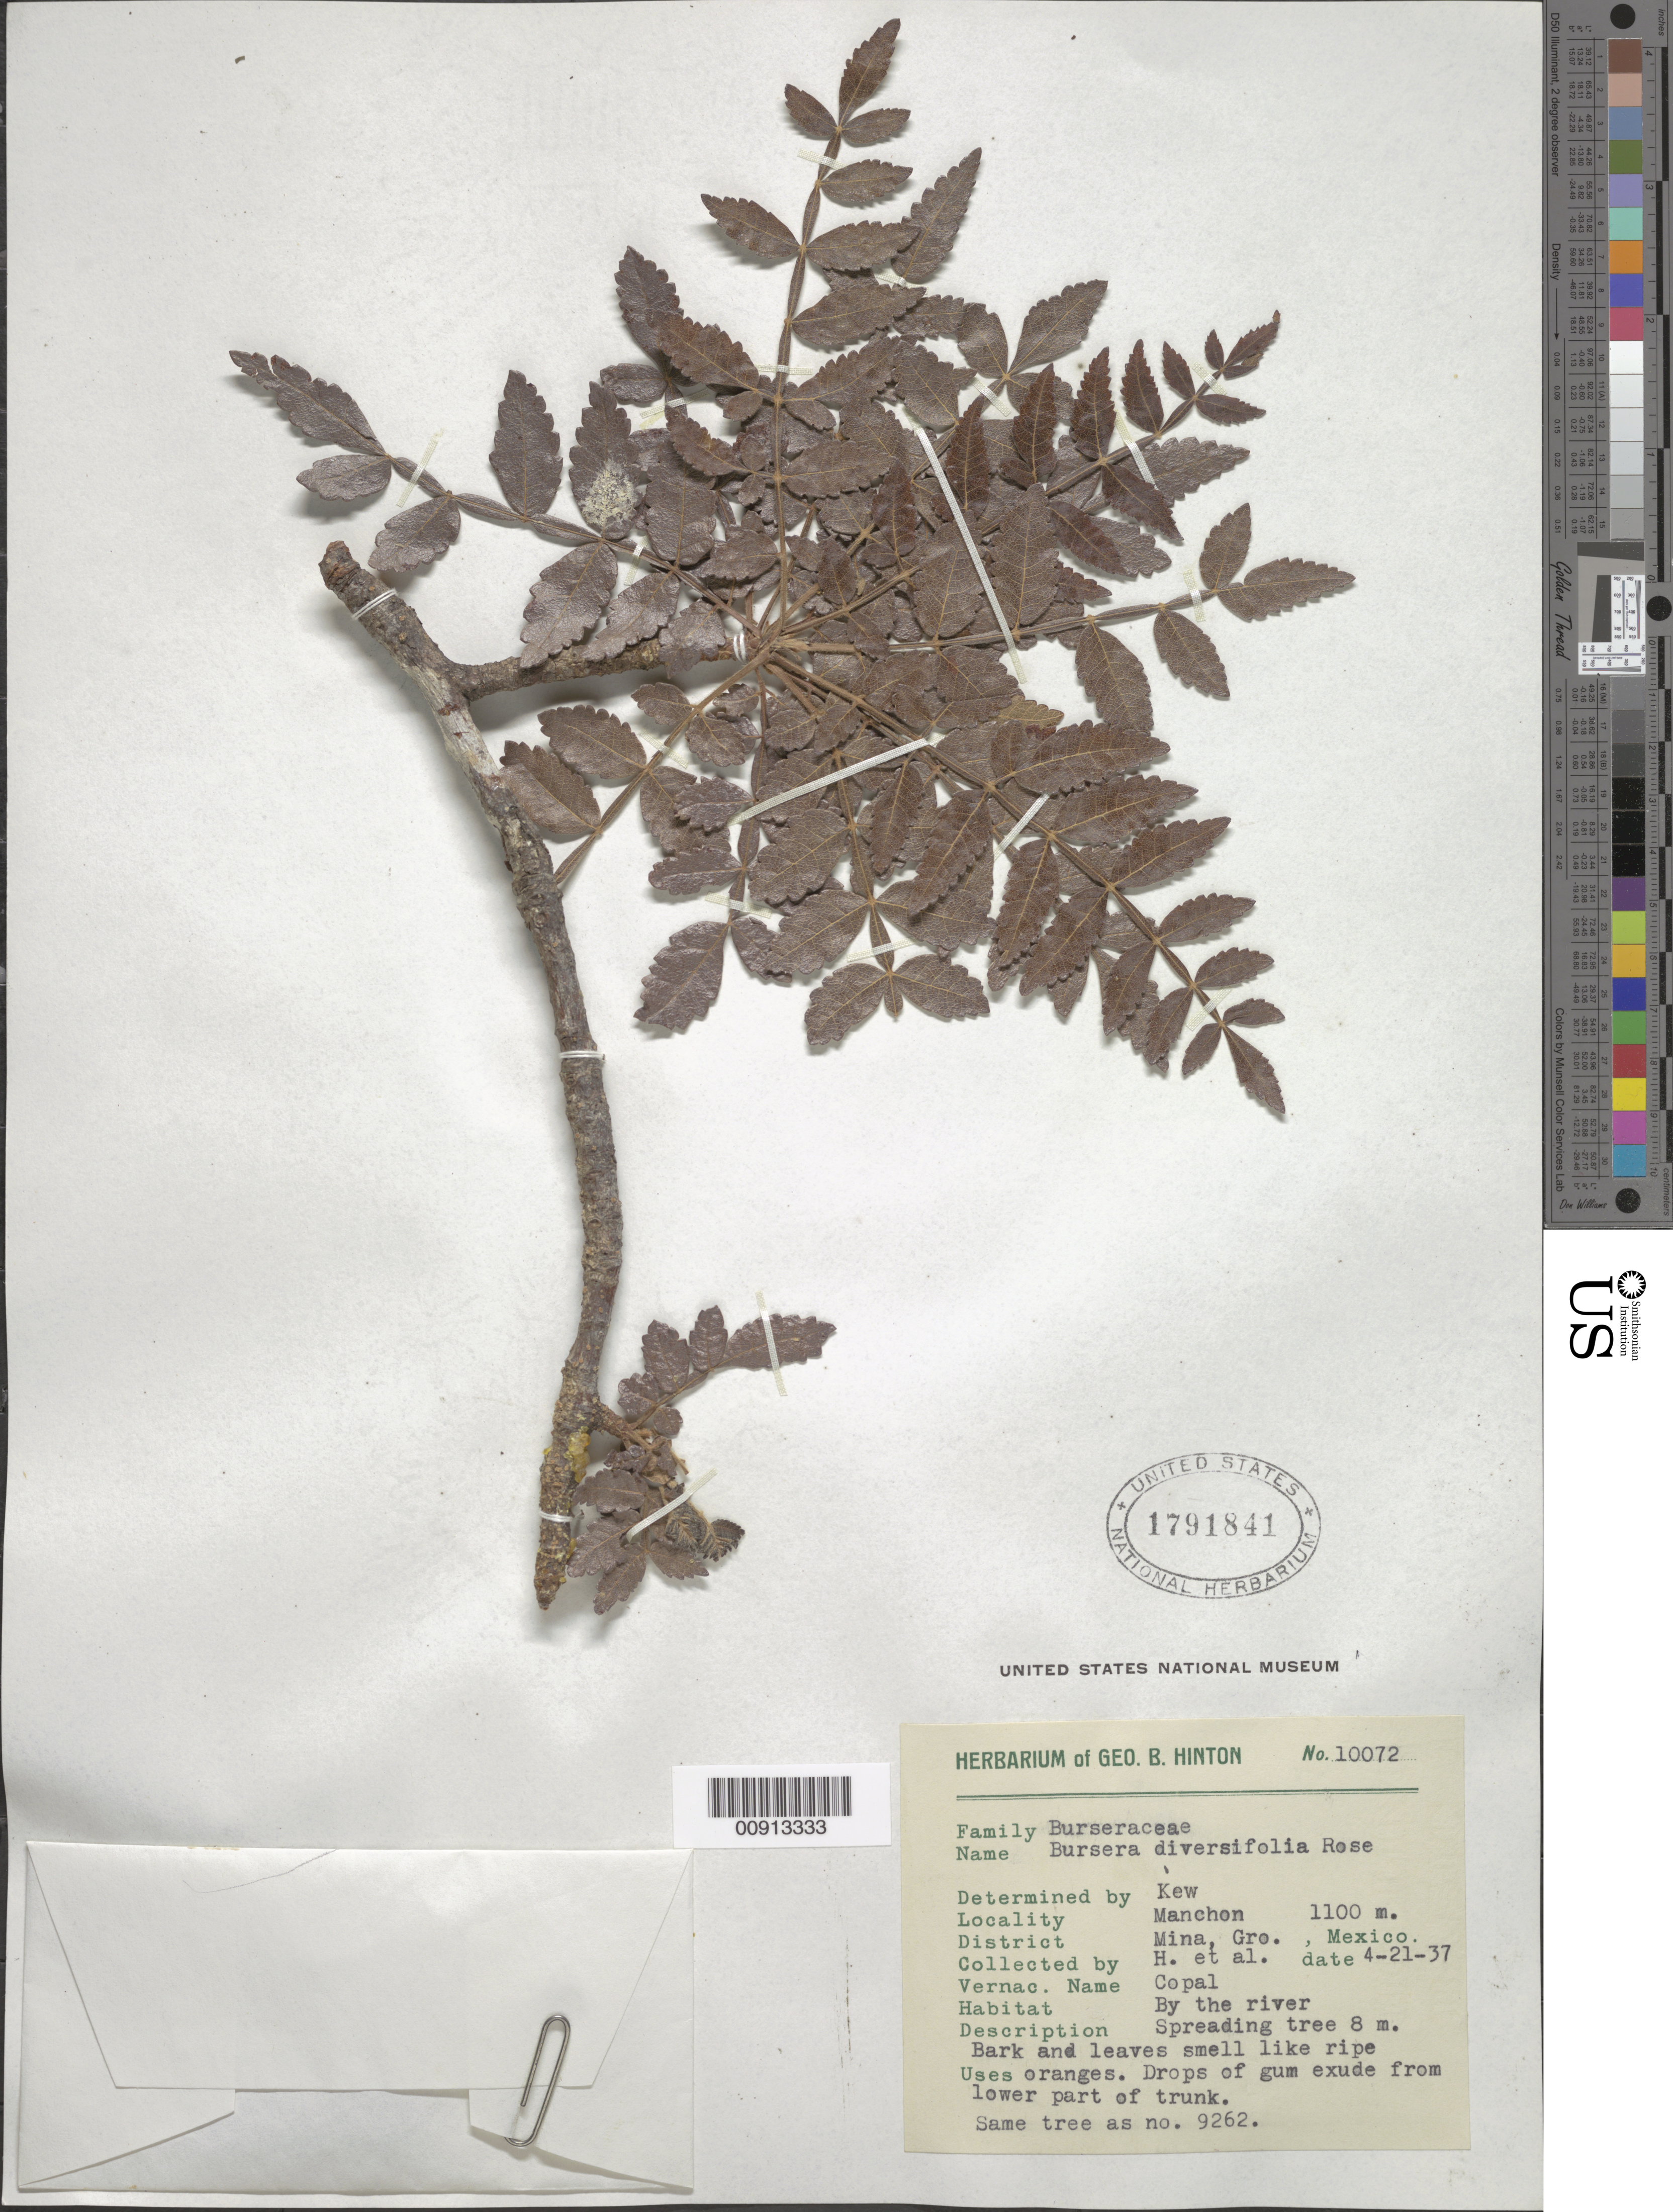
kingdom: Plantae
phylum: Tracheophyta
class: Magnoliopsida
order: Sapindales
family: Burseraceae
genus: Bursera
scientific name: Bursera diversifolia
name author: Rose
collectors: G. B. Hinton & et al.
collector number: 10072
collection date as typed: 21 Apr 1937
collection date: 1937-04-21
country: Mexico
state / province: Guerrero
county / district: Mina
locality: Manchon, District Mina, Guerrero.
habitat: By the river.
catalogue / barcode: US 1791841